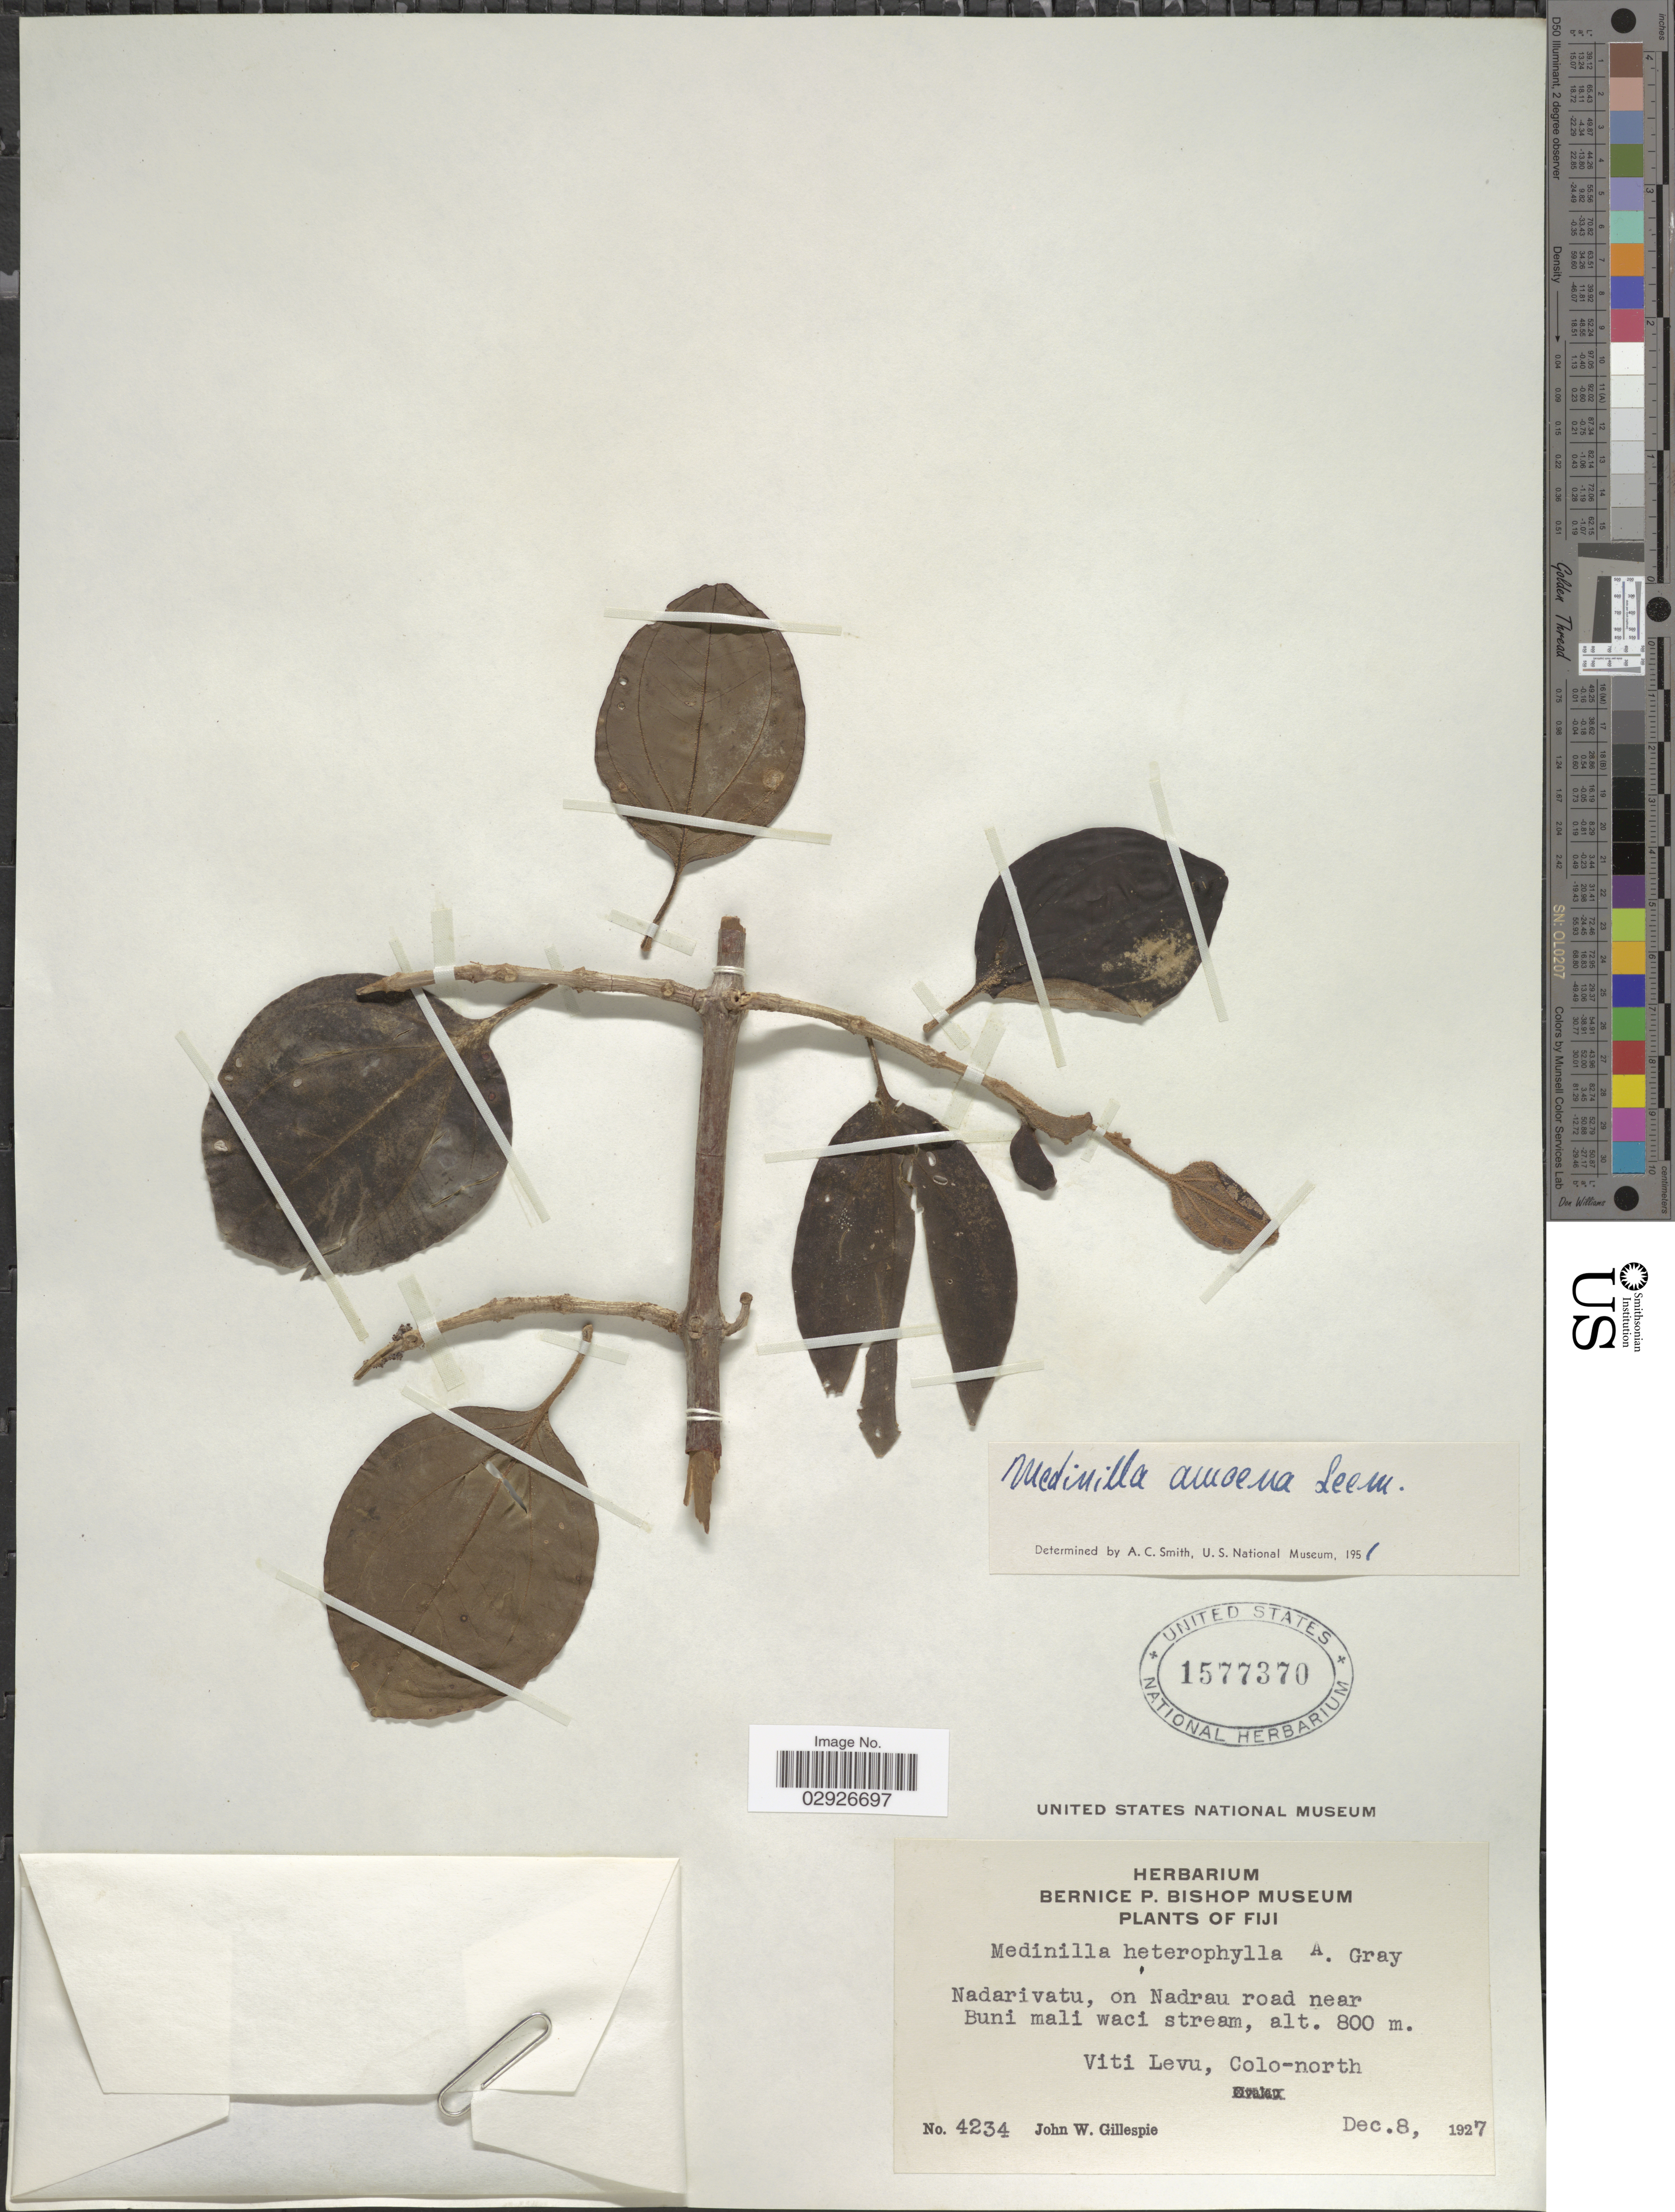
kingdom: Plantae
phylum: Tracheophyta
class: Magnoliopsida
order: Myrtales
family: Melastomataceae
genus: Medinilla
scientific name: Medinilla amoena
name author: Seem.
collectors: J. W. Gillespie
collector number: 4234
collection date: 1927-12-08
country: Fiji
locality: Nadarivatu, on Nadrau road near Buni mali waci stream. Viti Levu, Colo-north.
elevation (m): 800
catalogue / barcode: US 1577370